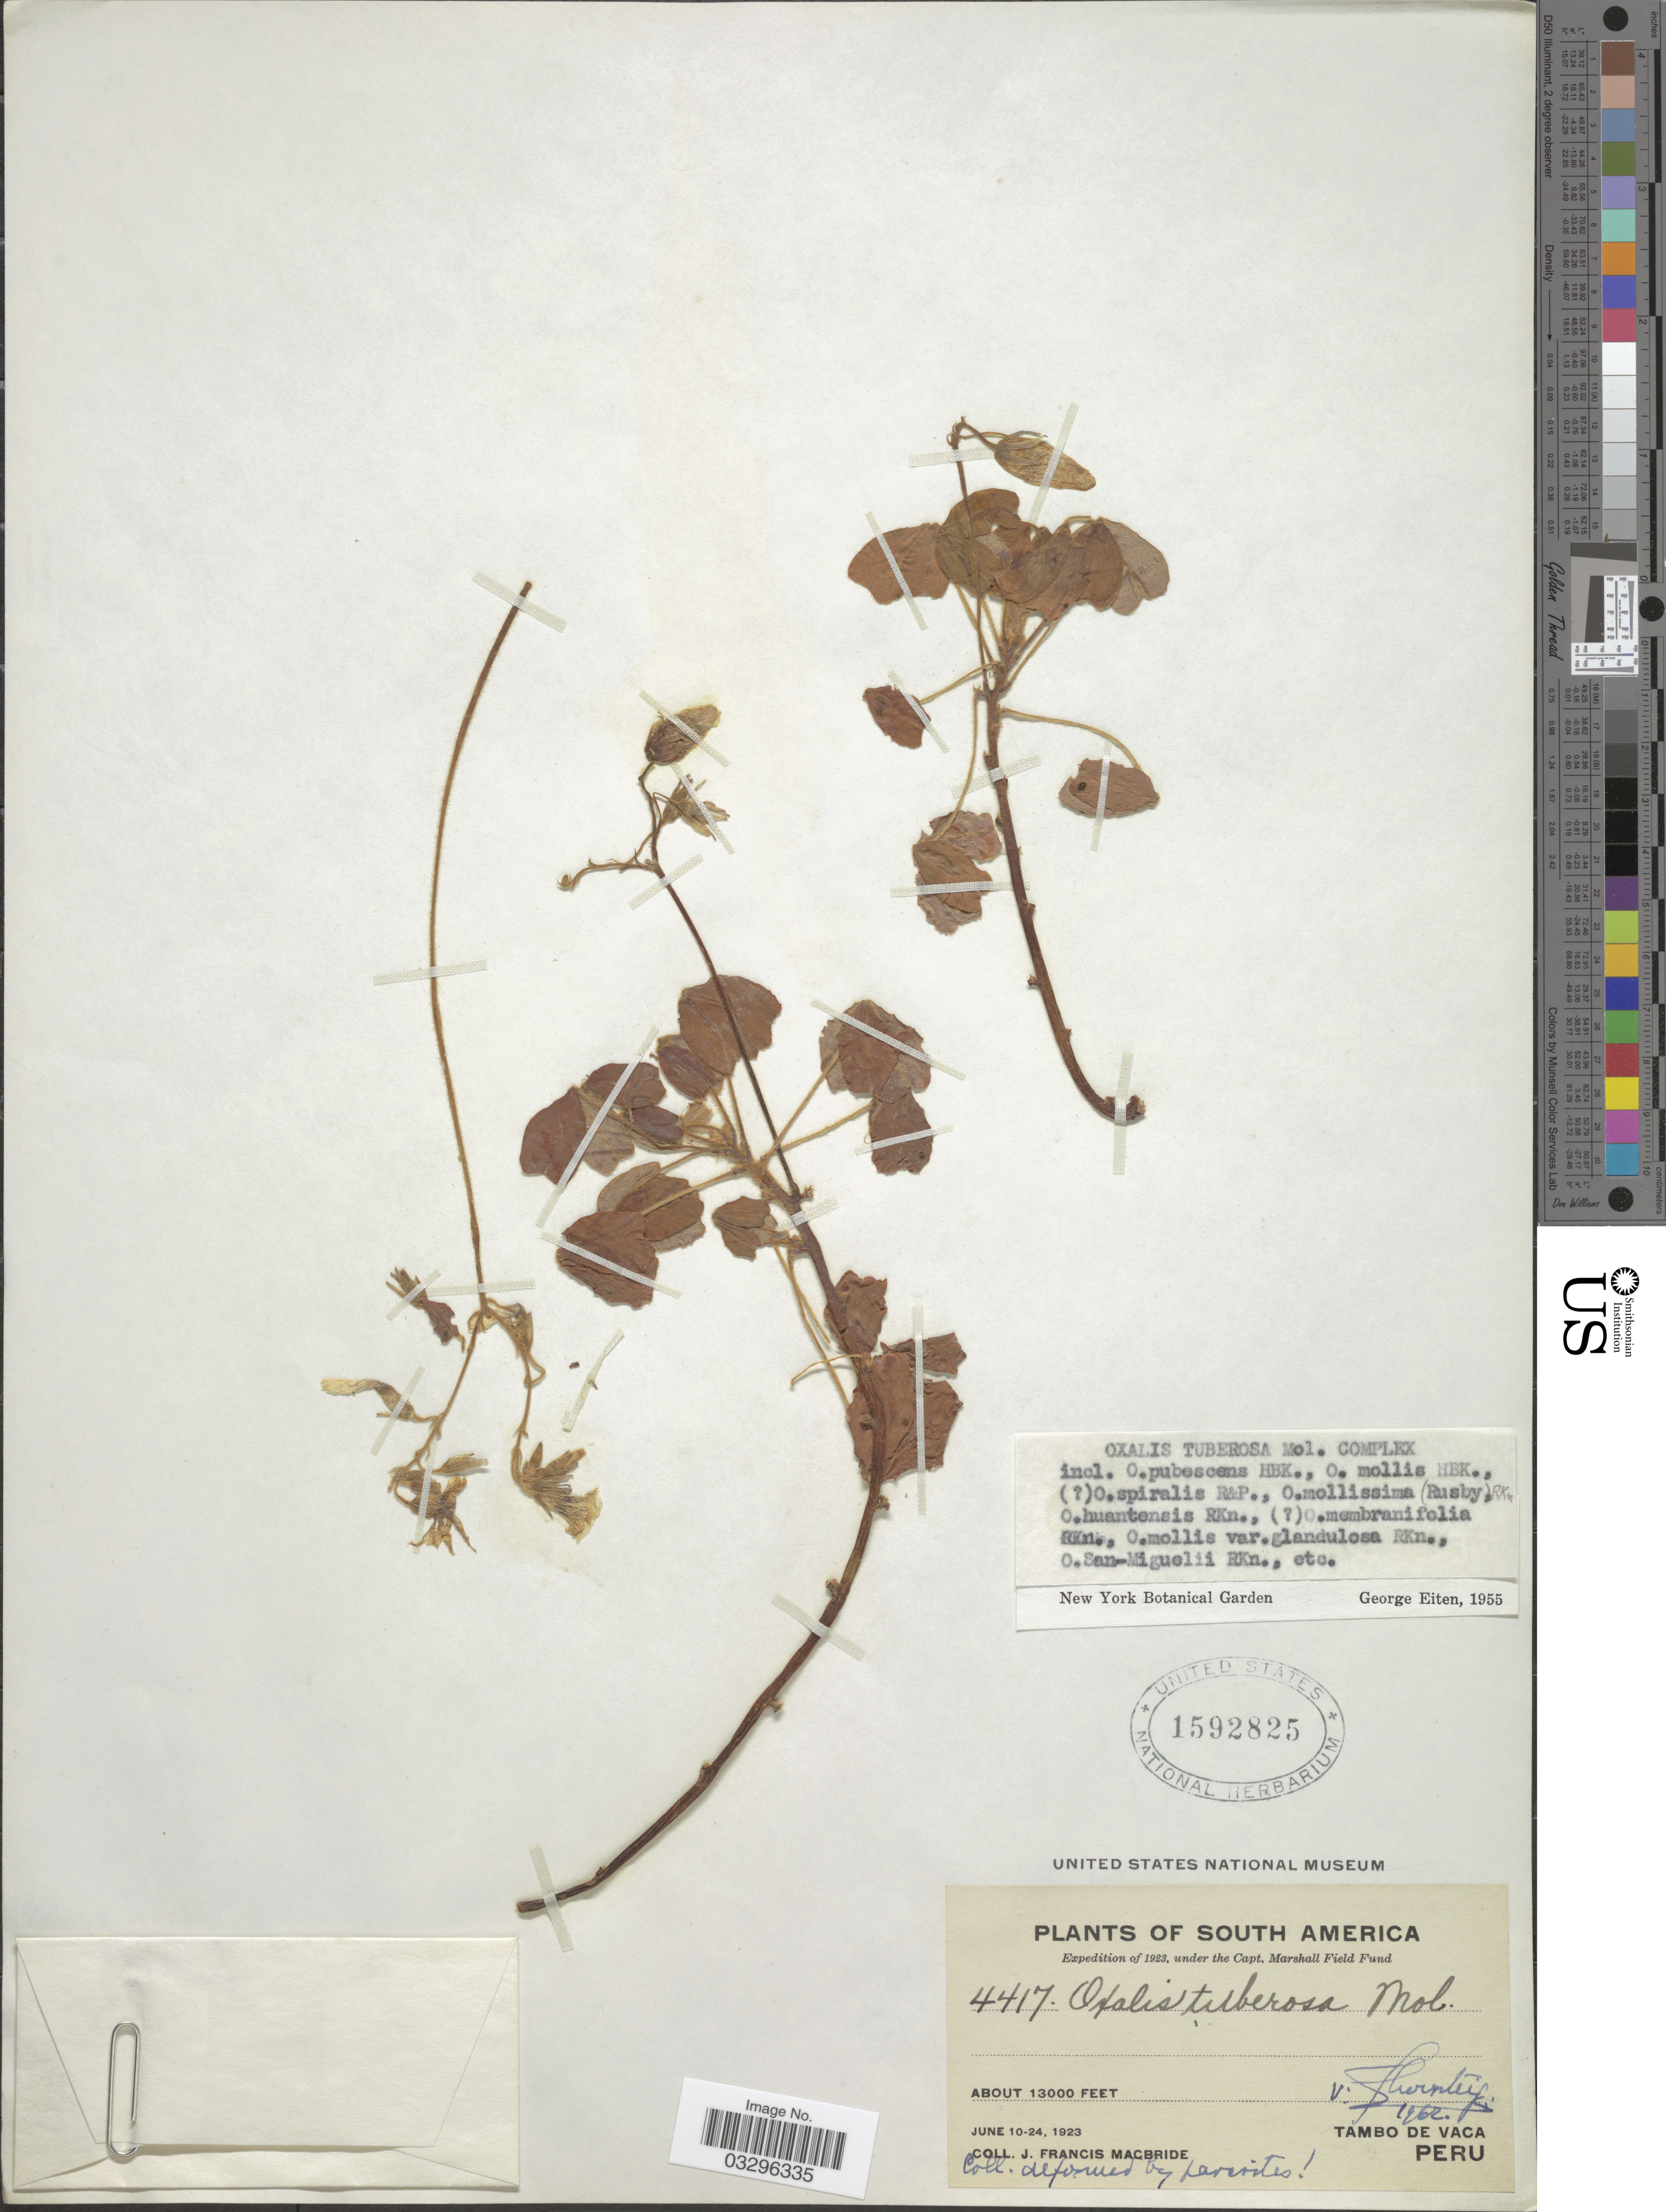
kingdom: Plantae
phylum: Tracheophyta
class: Magnoliopsida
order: Oxalidales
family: Oxalidaceae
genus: Oxalis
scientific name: Oxalis tuberosa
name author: Molina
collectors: J. F. Macbride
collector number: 4417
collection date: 1923-06-10/1923-06-24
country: Peru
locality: Tambo de Vaca.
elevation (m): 3962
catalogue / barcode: US 1592825